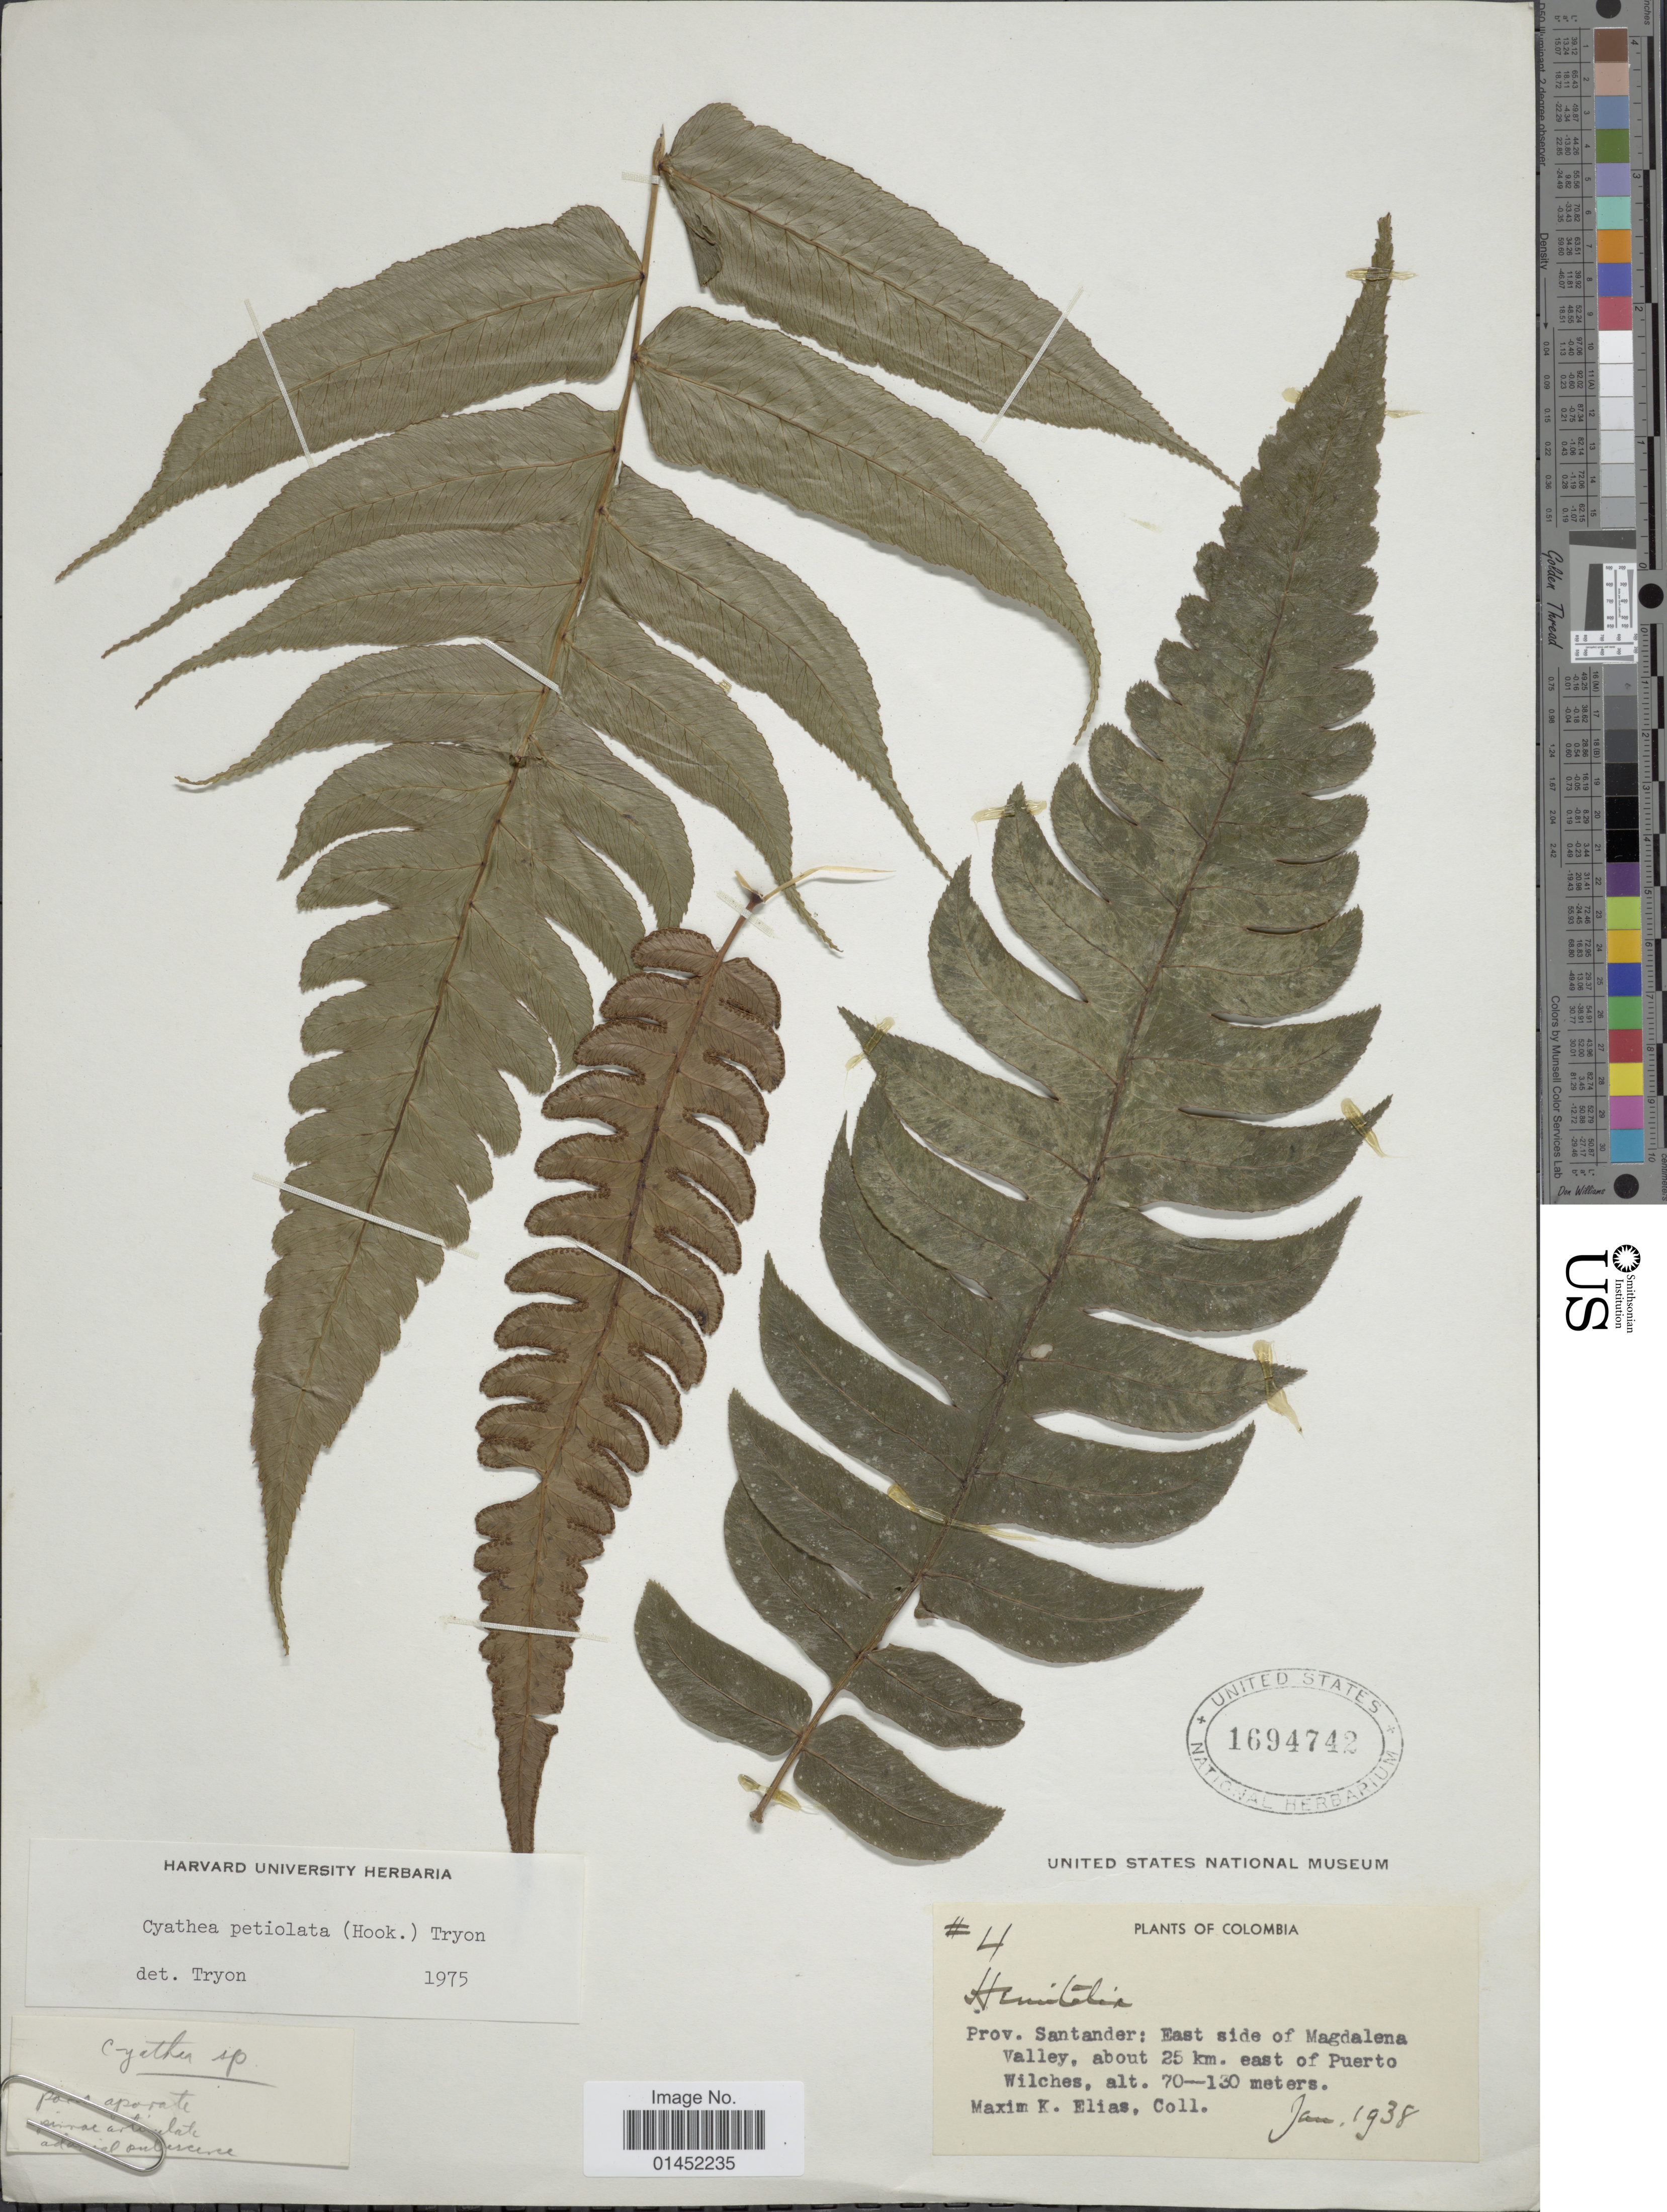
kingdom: Plantae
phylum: Tracheophyta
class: Polypodiopsida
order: Cyatheales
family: Cyatheaceae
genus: Cyathea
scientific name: Cyathea petiolata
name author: (Hook.) R.M. Tryon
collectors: M. Elias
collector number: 4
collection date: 1938-01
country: Colombia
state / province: Santander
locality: East side of Magdalena Valley, about 25 km. est of Puerto Wilches.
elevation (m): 70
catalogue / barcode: US 1694742